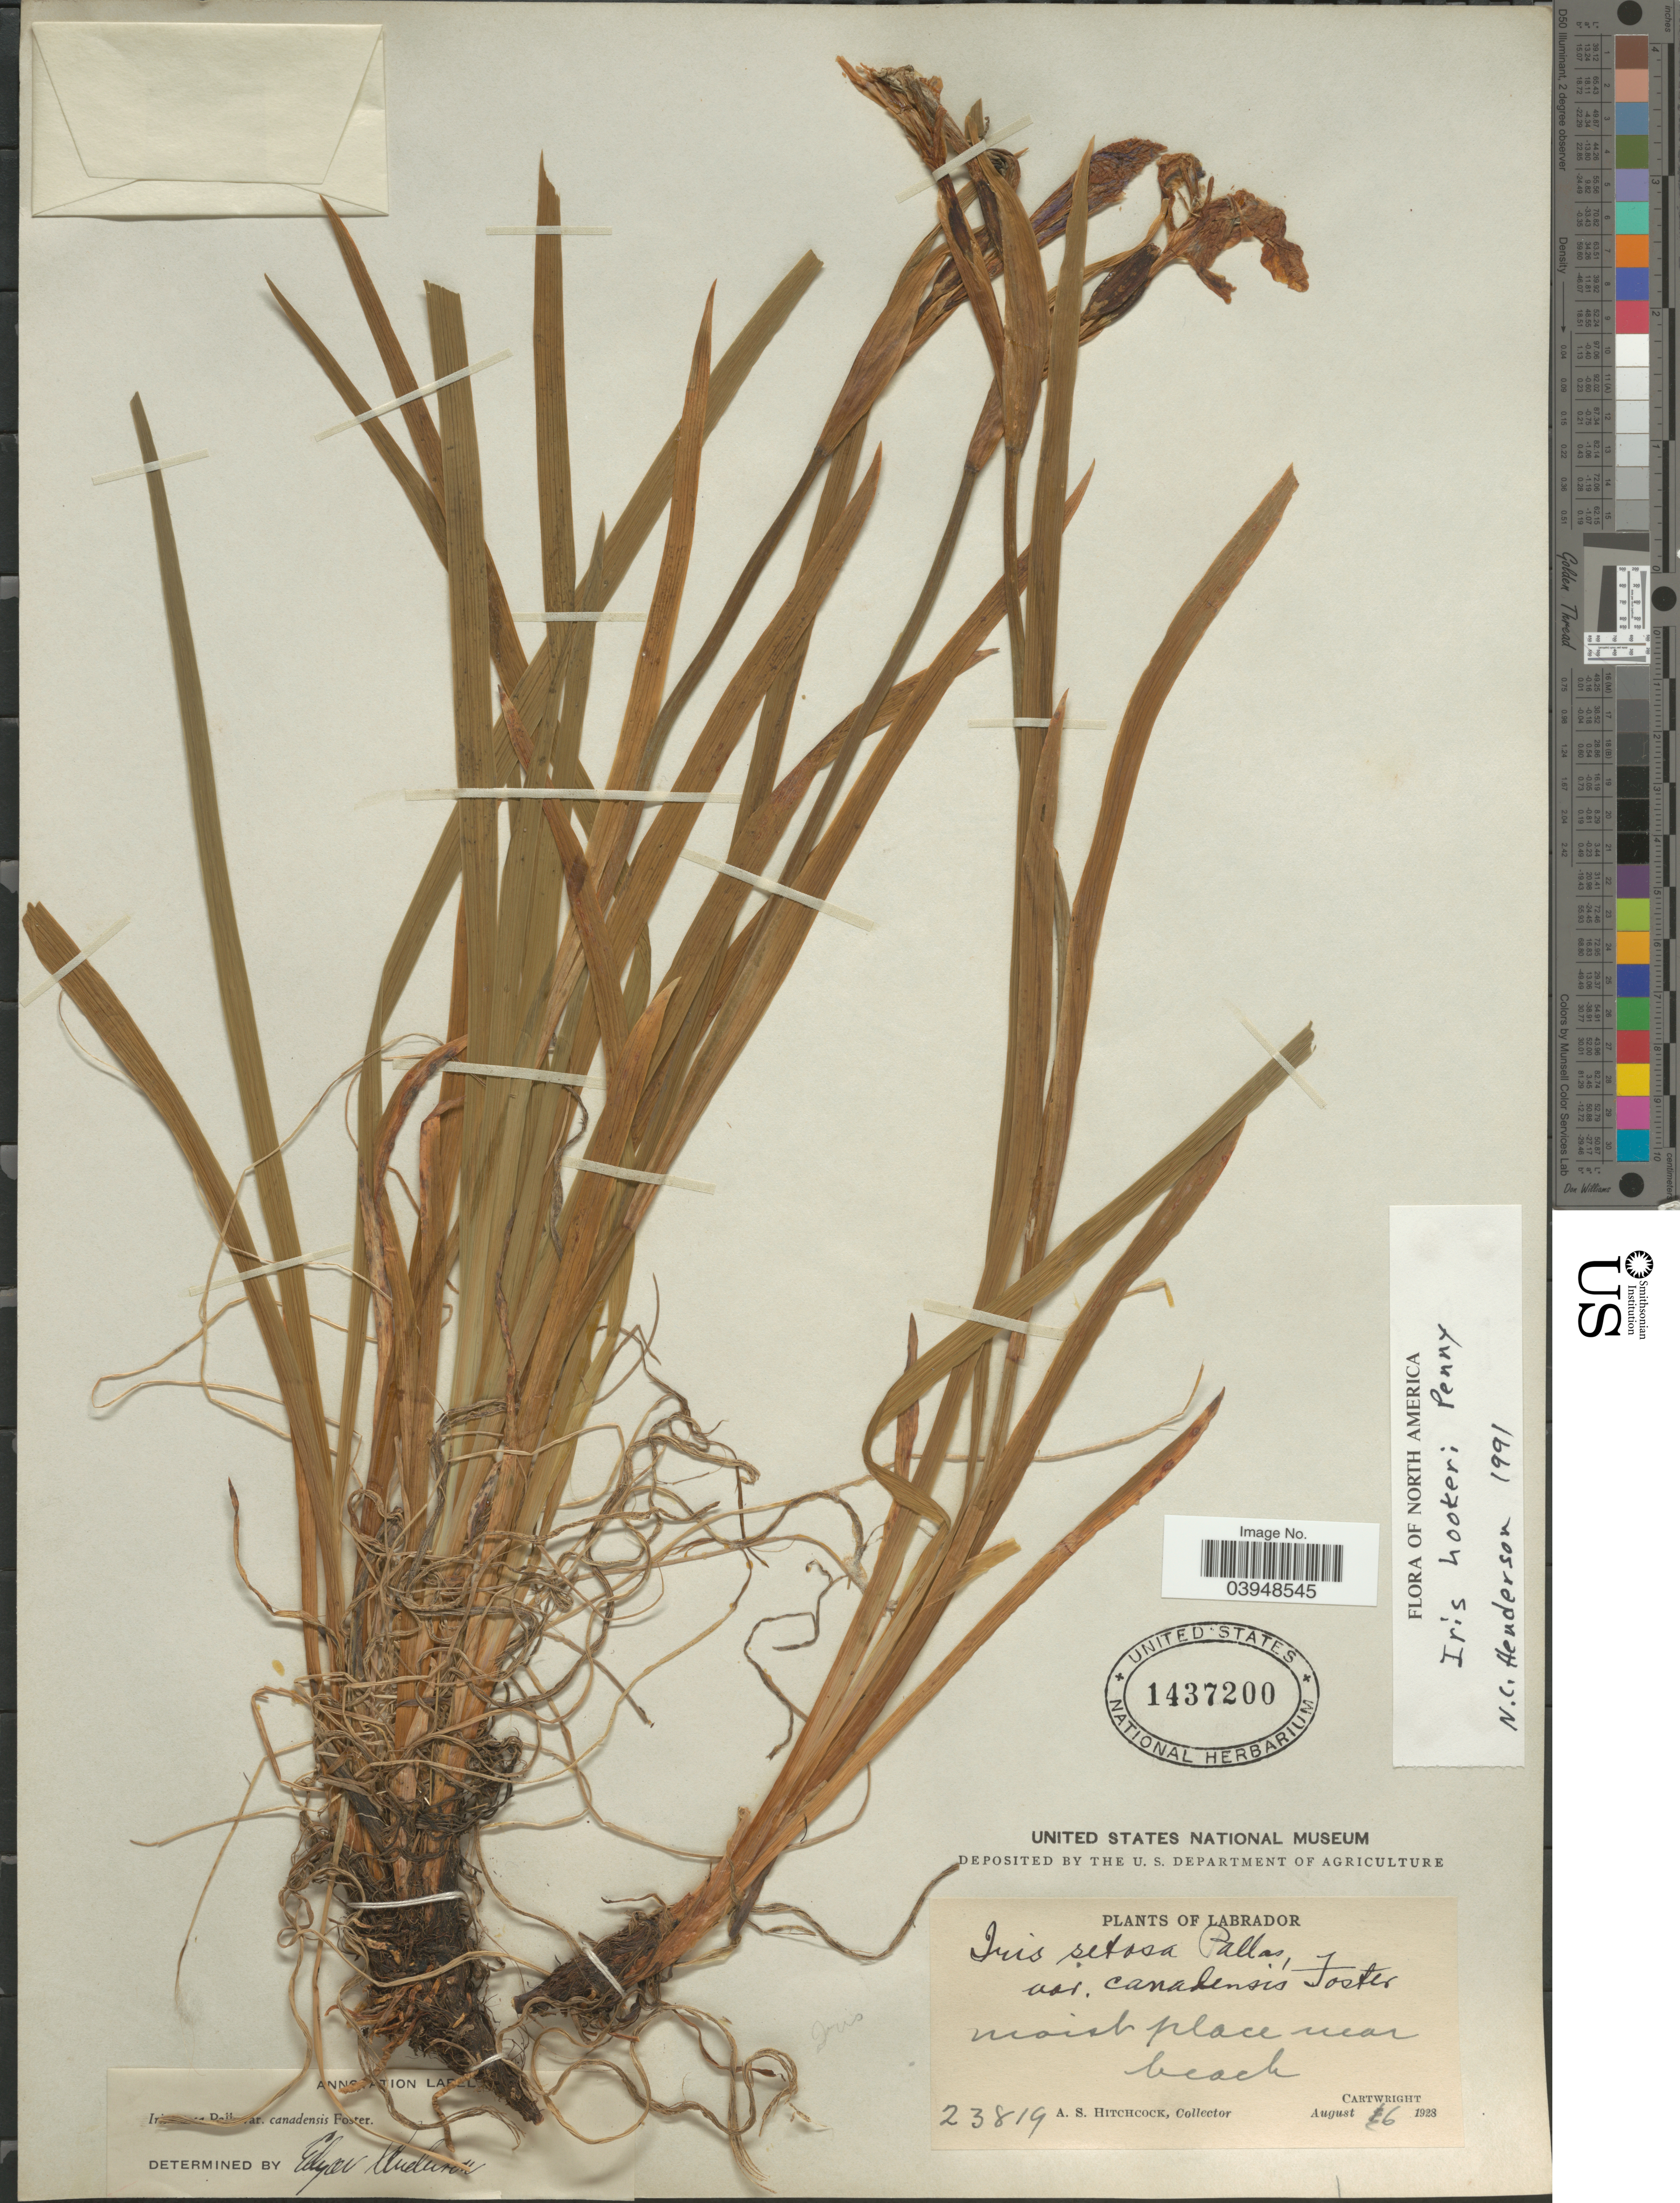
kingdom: Plantae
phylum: Tracheophyta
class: Liliopsida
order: Asparagales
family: Iridaceae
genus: Iris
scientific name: Iris hookeri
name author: Penny ex G. Don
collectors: A. S. Hitchcock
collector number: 23819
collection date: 1928-08-06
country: Canada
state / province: Newfoundland and Labrador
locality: Labrador. Moist place near beach. Cartwright.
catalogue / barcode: US 1437200